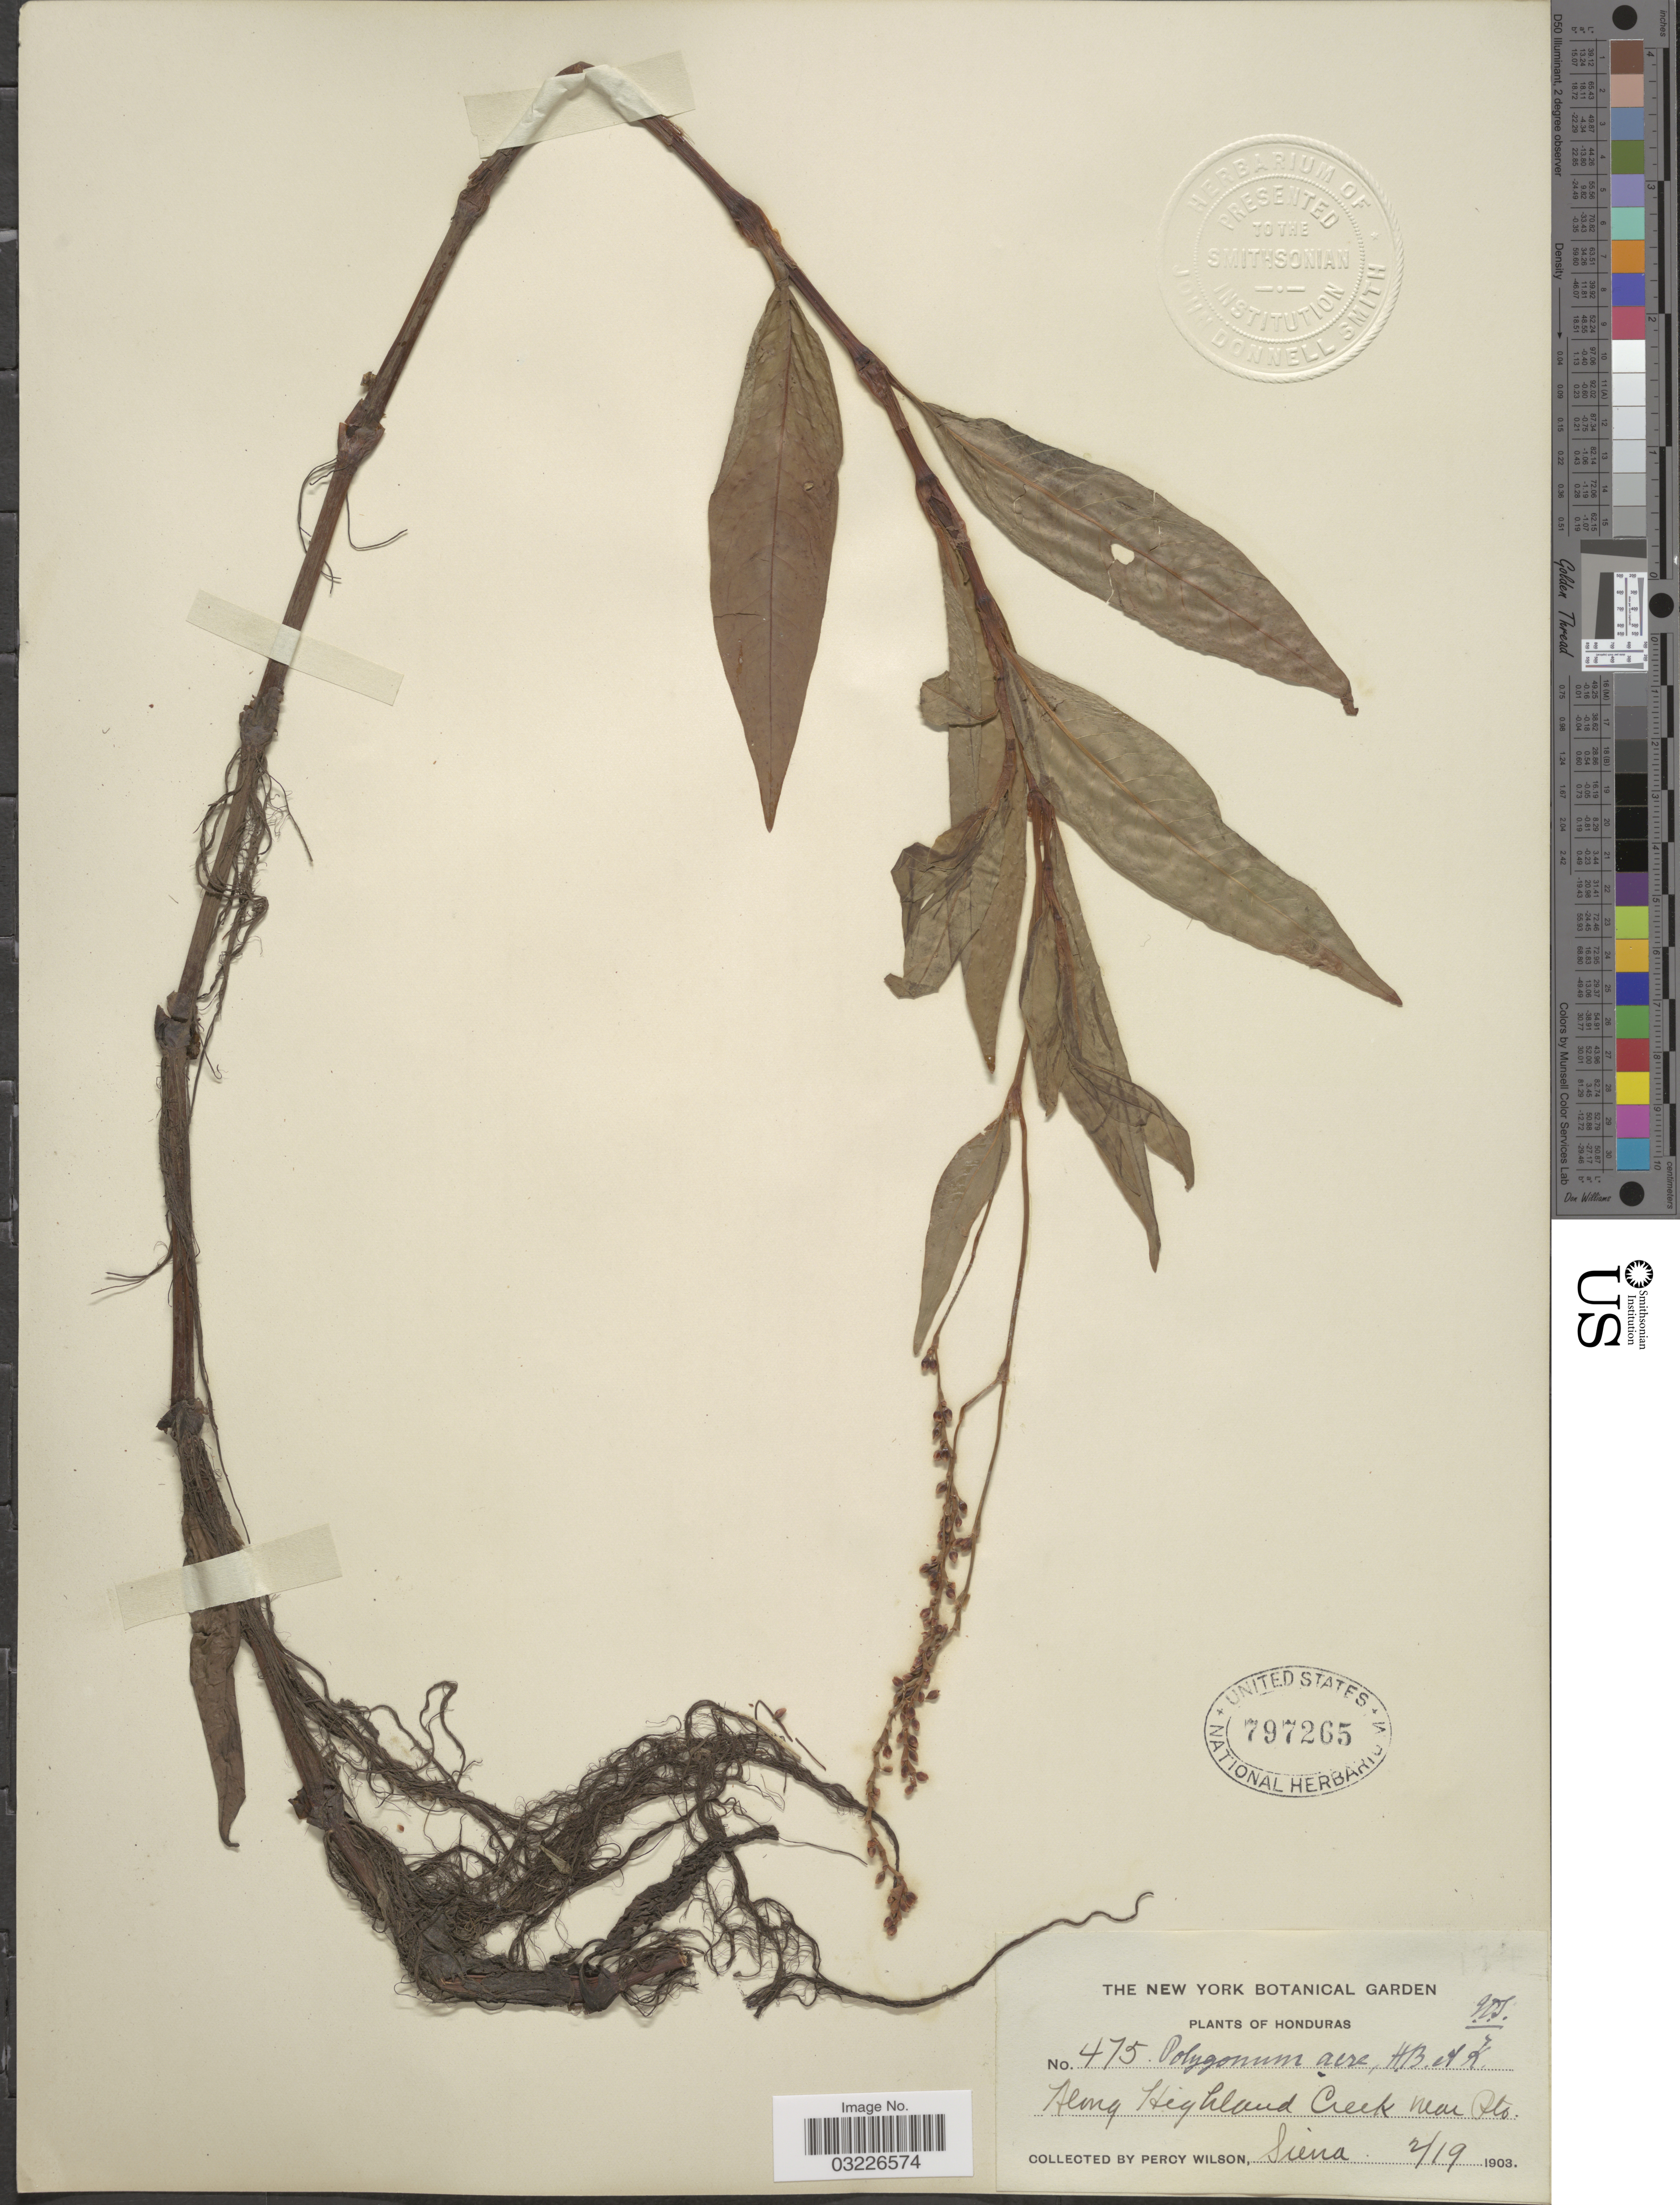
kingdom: Plantae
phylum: Tracheophyta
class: Magnoliopsida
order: Caryophyllales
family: Polygonaceae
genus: Persicaria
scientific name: Persicaria punctata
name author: (Elliott) Small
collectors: P. Wilson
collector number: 475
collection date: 1903-02-19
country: Honduras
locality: Along Highland Creek near Pto. Sierra.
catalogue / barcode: US 797265